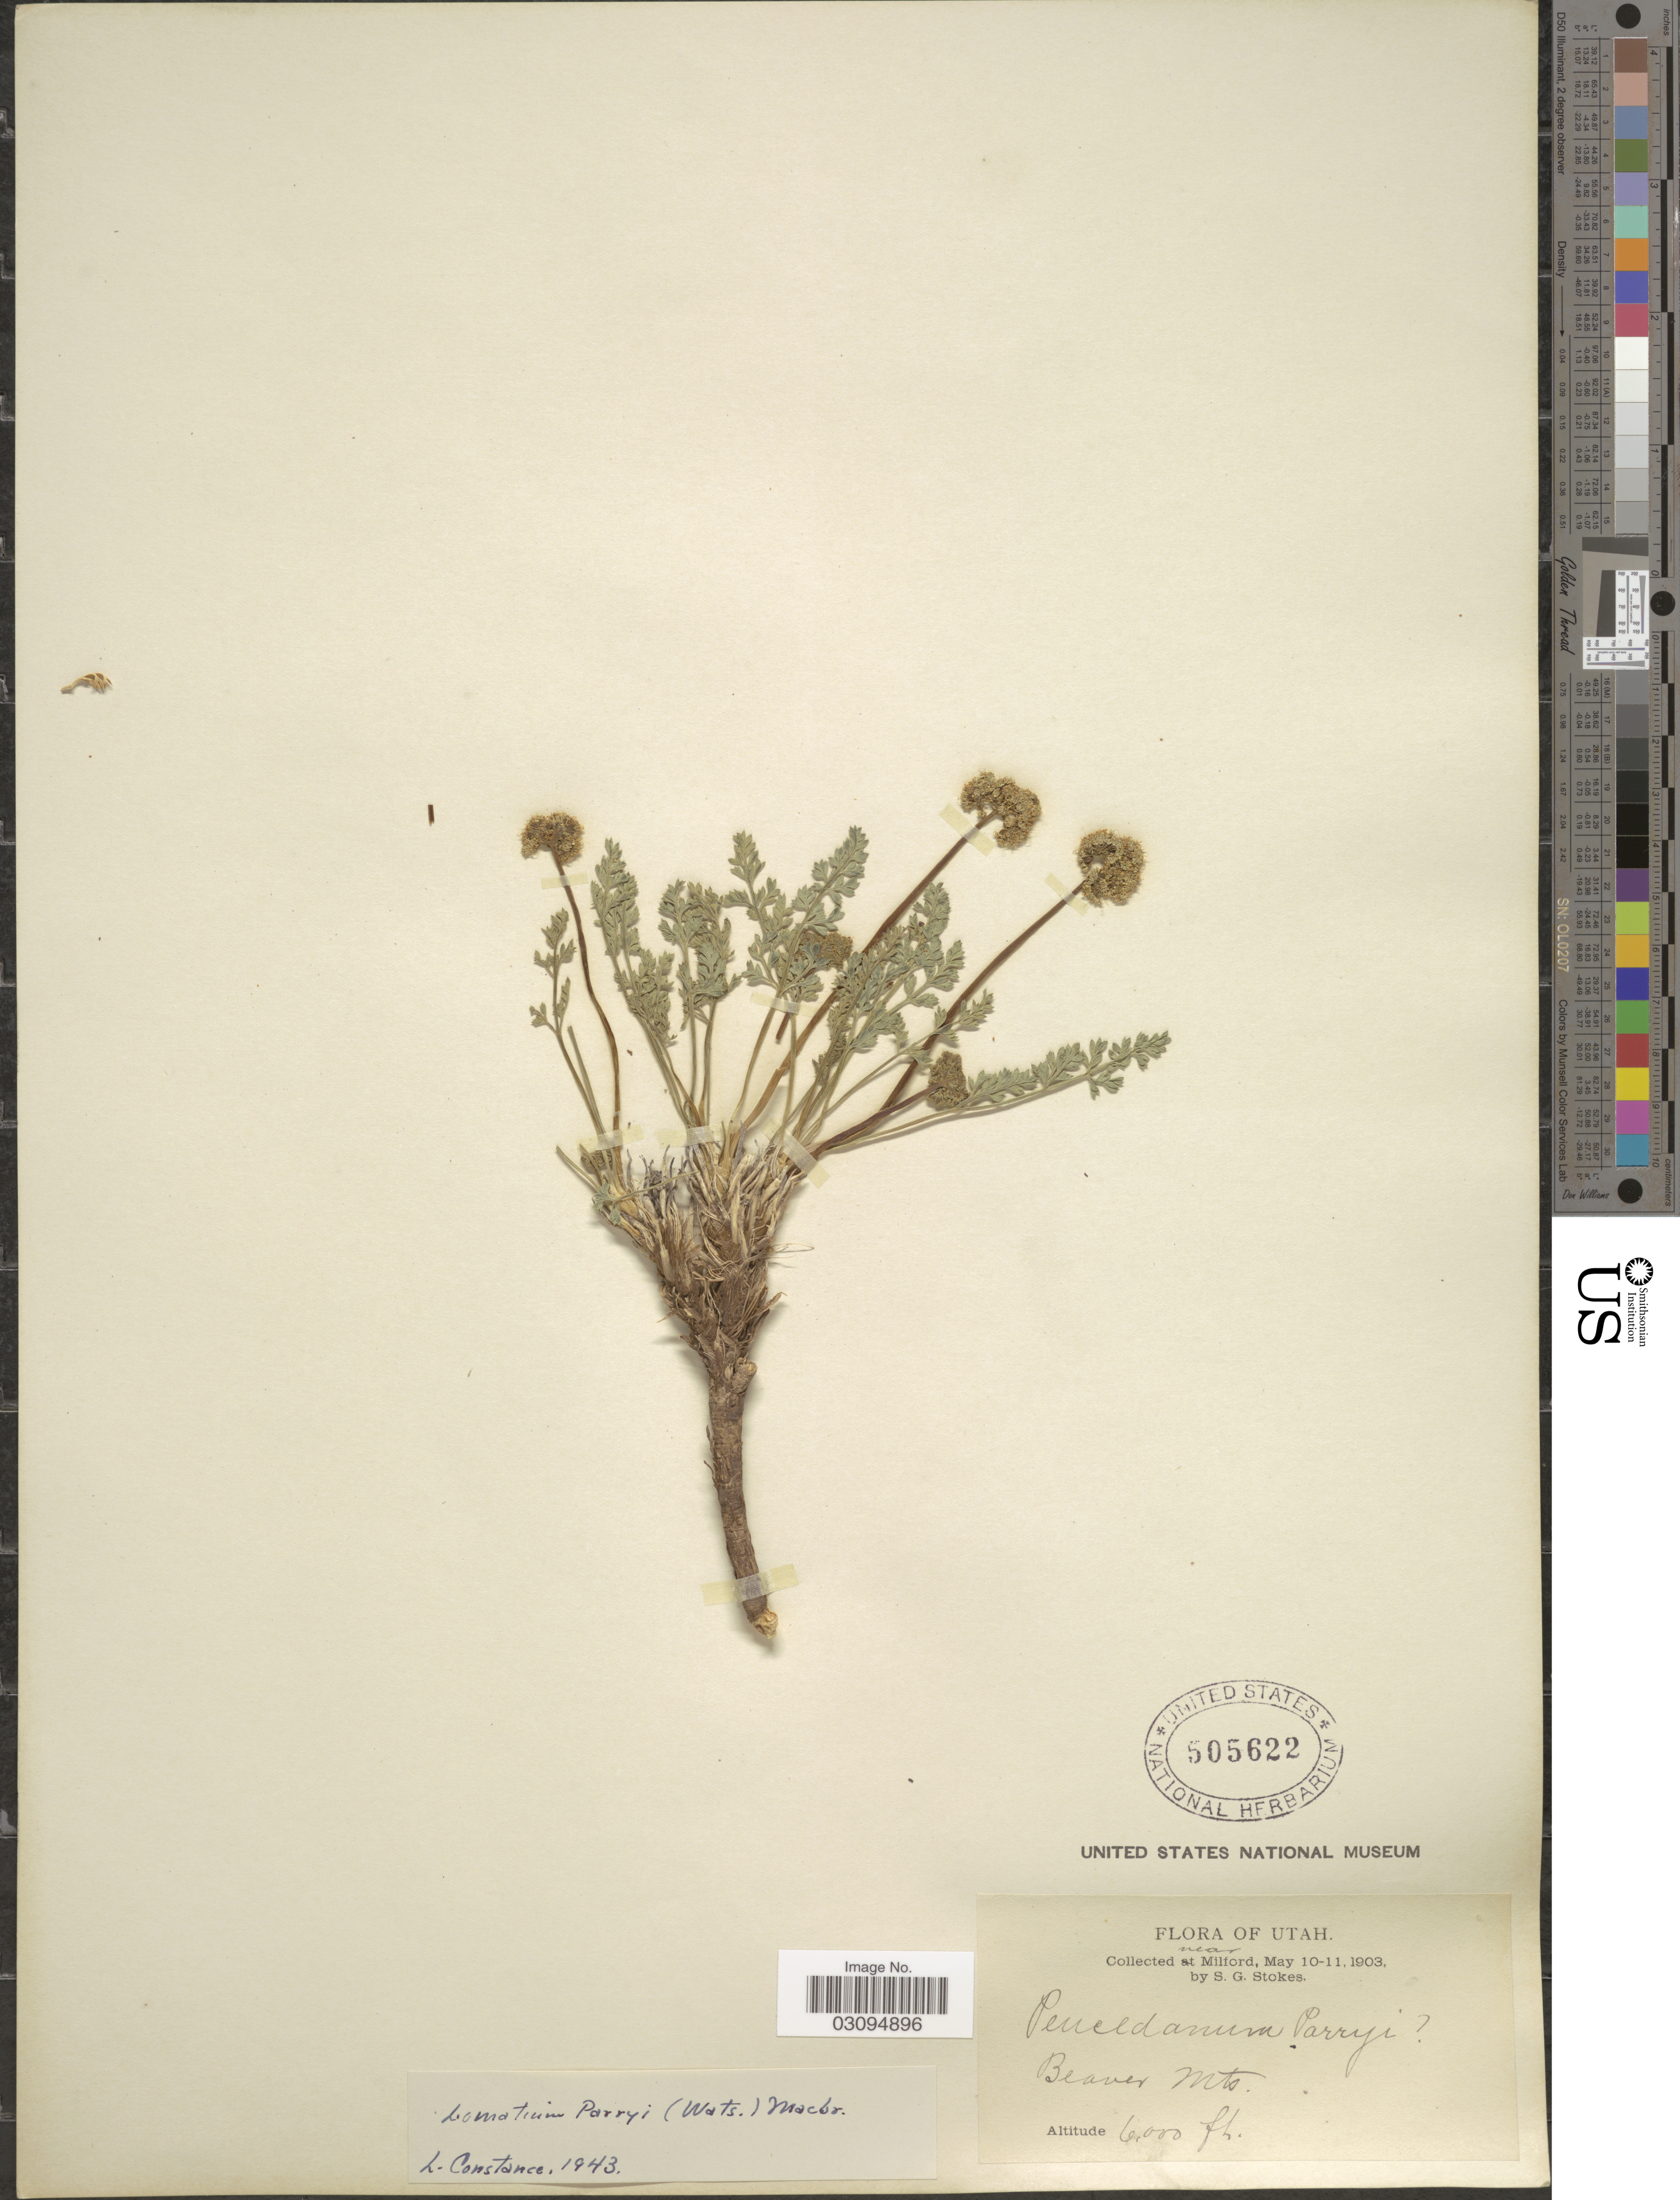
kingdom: Plantae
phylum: Tracheophyta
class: Magnoliopsida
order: Apiales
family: Apiaceae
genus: Lomatium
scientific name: Lomatium parryi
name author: (S. Watson) J.F. Macbr.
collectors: S. G. Stokes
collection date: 1903-05-10/1903-05-11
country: United States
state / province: Utah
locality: Milford, Beaver Mts.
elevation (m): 1829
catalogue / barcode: US 505622